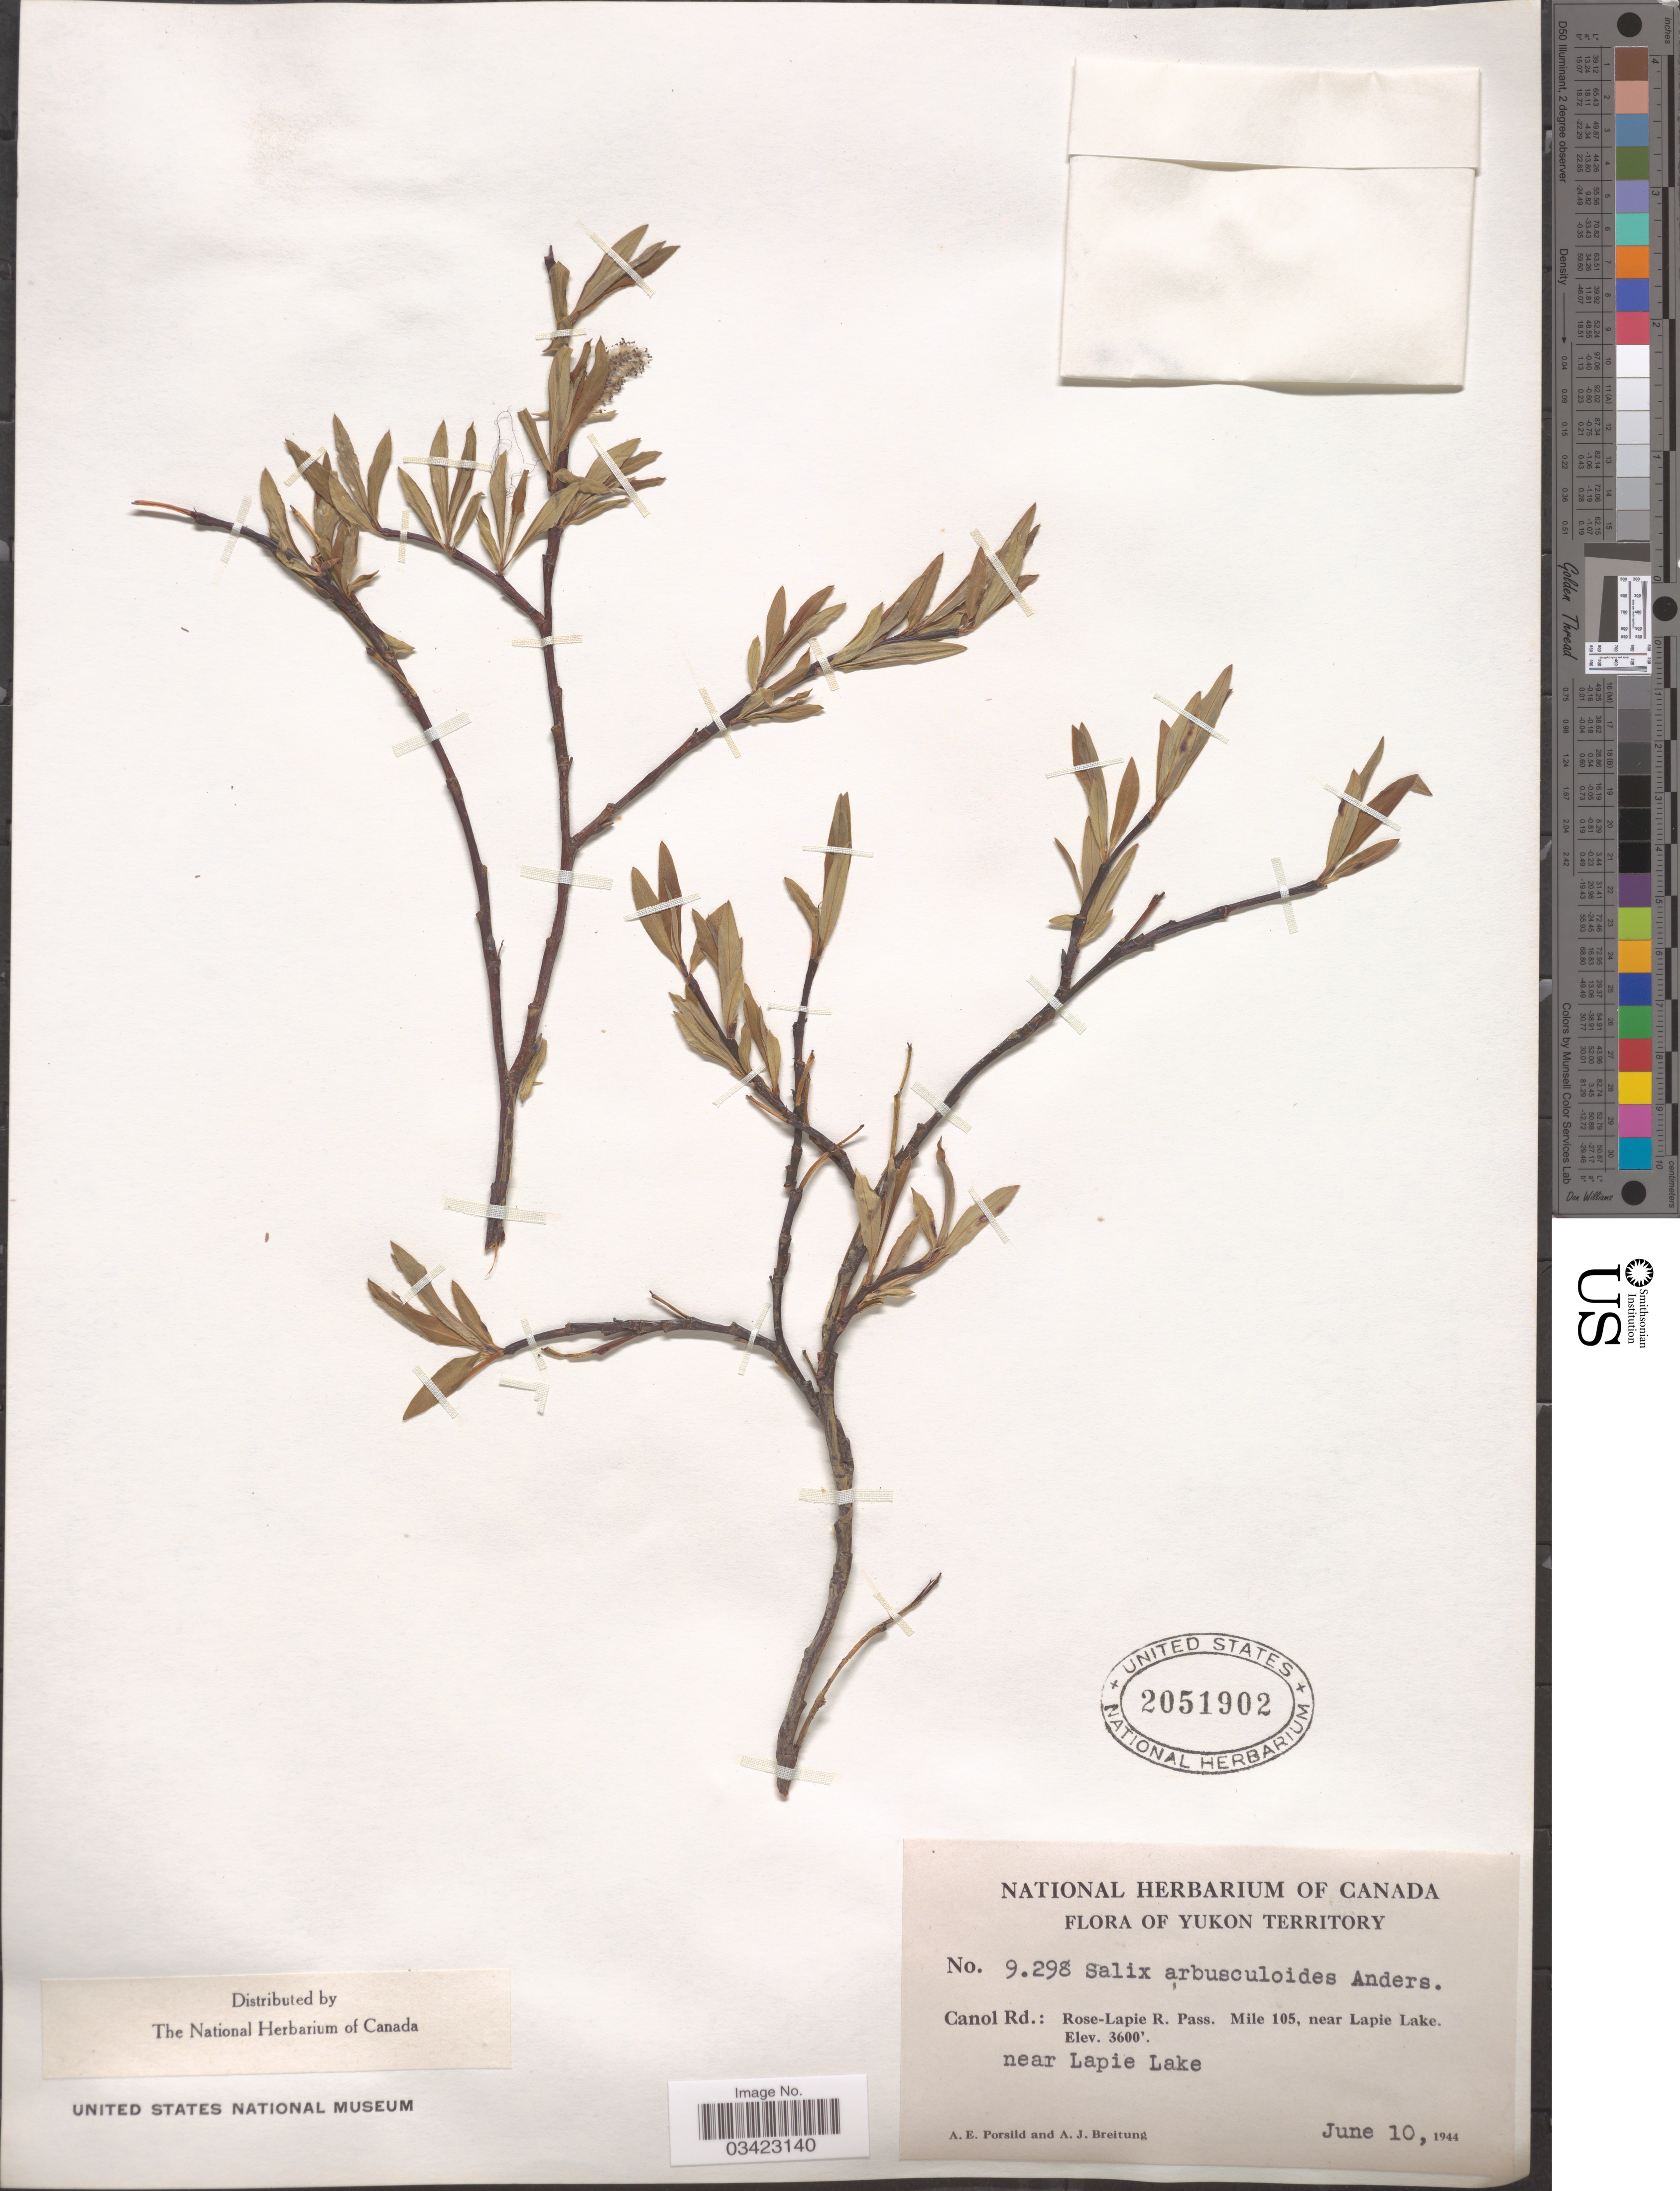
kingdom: Plantae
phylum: Tracheophyta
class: Magnoliopsida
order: Malpighiales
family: Salicaceae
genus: Salix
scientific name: Salix arbusculoides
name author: Andersson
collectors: A. E. Porsild & A. Breitung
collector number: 9298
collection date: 1944-06-10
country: Canada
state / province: Yukon Territory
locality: Canol Rd.: Rose-Lapie R. Pass. Mile 105, near Lapie Lake.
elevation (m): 1097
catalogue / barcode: US 2051902